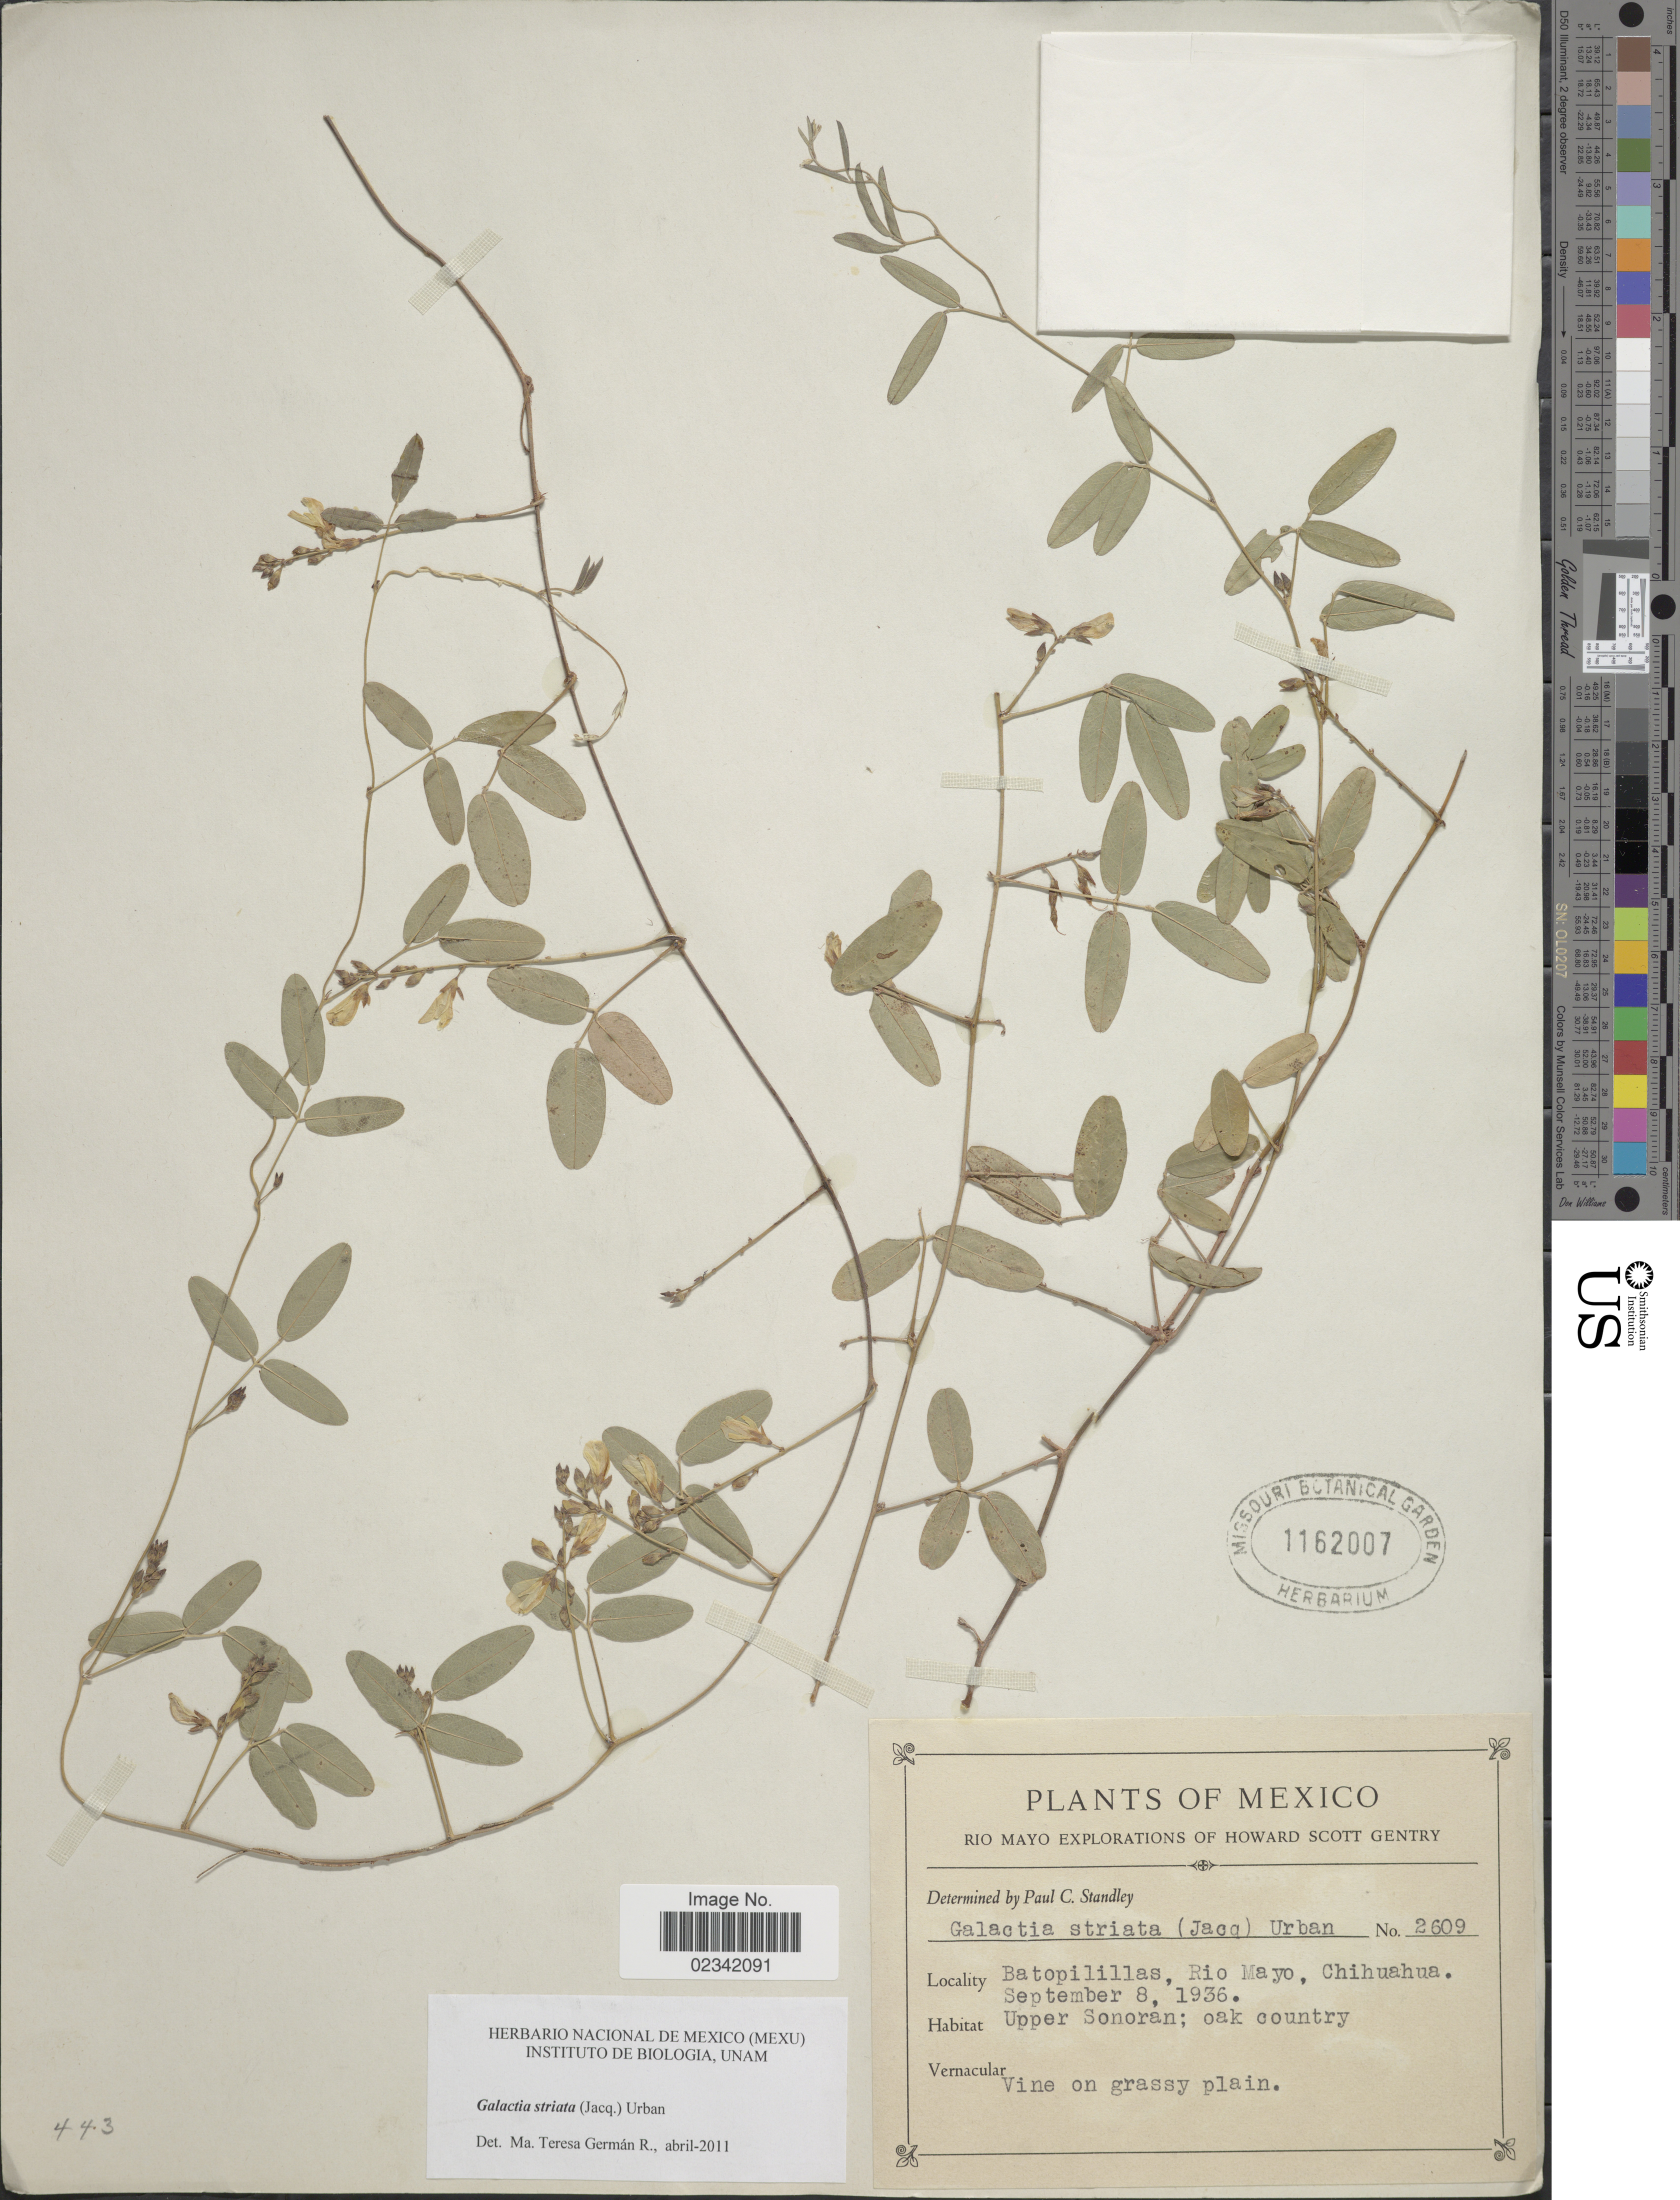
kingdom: Plantae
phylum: Tracheophyta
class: Magnoliopsida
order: Fabales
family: Fabaceae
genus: Galactia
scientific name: Galactia striata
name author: (Jacq.) Urb.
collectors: H. S. Gentry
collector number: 2609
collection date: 1936-09-08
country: Mexico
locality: Rio Mayo, Batopilillas, Rio Mayo, Chihuahua, Upper Sonoran, oak country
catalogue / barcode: US 1162007